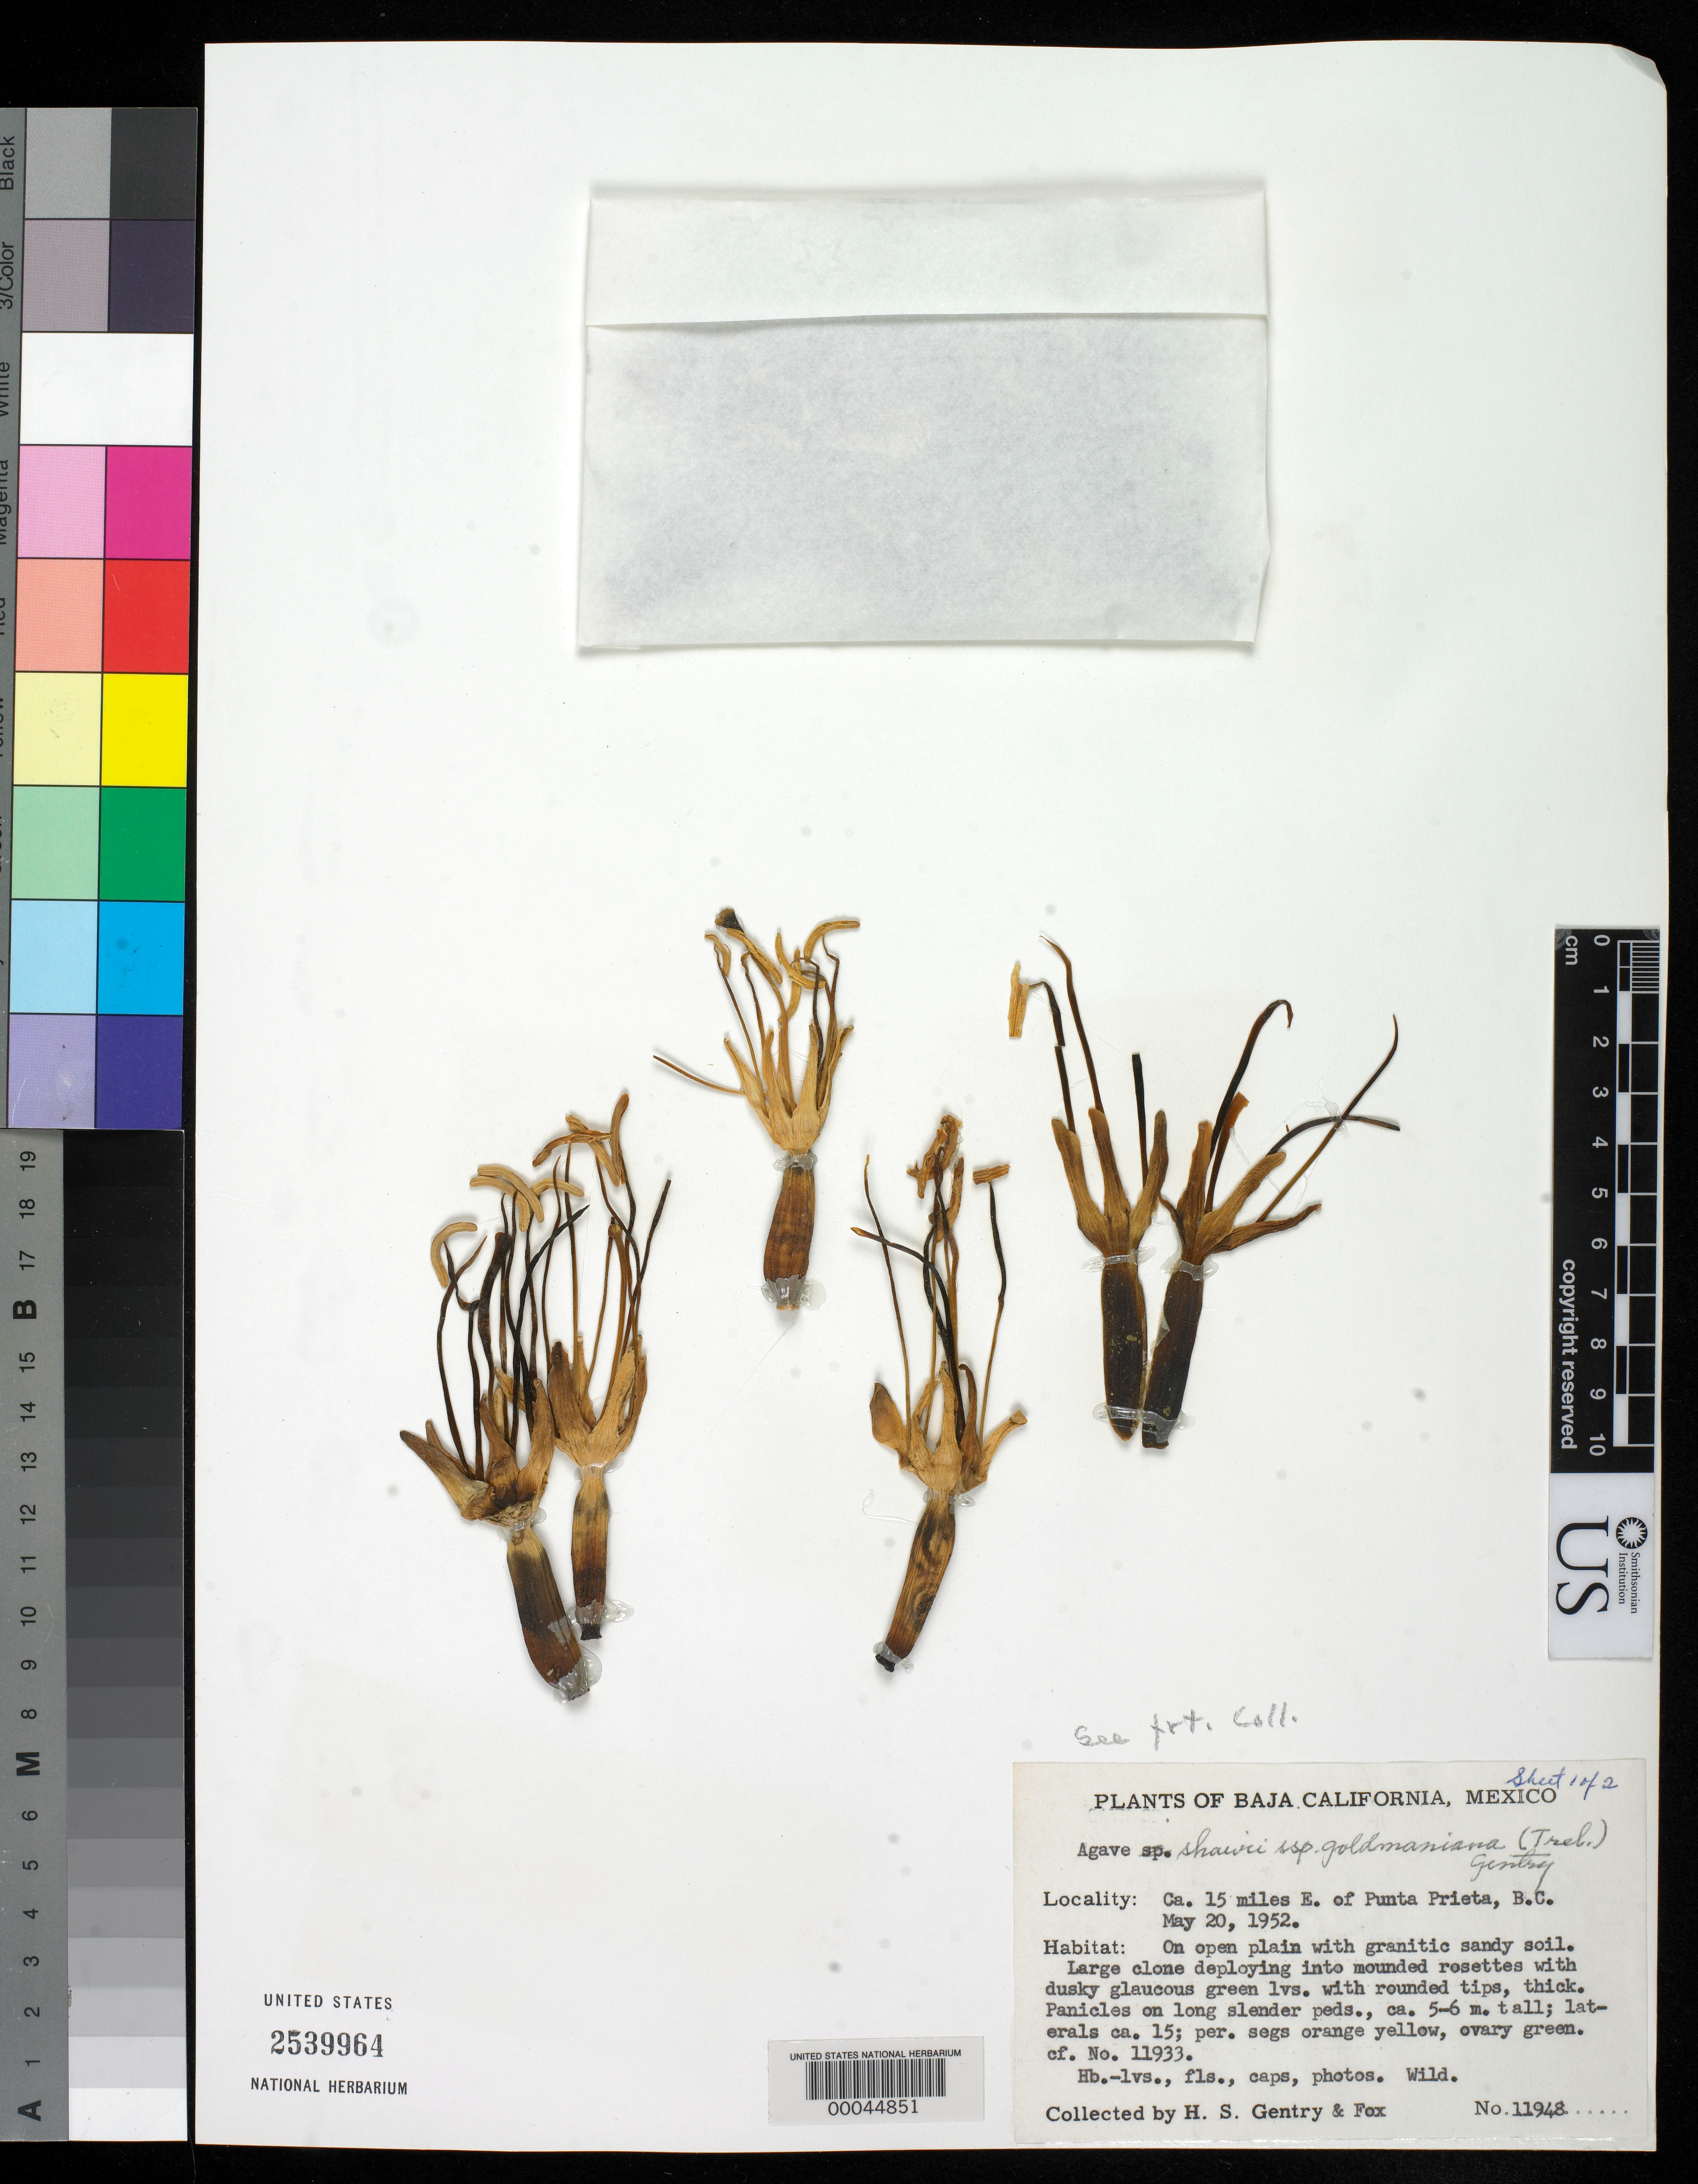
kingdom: Plantae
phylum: Tracheophyta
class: Liliopsida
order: Asparagales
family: Asparagaceae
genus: Agave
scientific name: Agave shawii subsp. goldmaniana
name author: (Trel.) Gentry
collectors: H. S. Gentry & W. B. Fox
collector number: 11948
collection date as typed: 20 May 1952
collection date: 1952-05-20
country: Mexico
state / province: Baja California Norte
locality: Ca 15 mi E of Punta Prieta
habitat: Open plain w/granitic sandy soil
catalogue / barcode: US 2539964